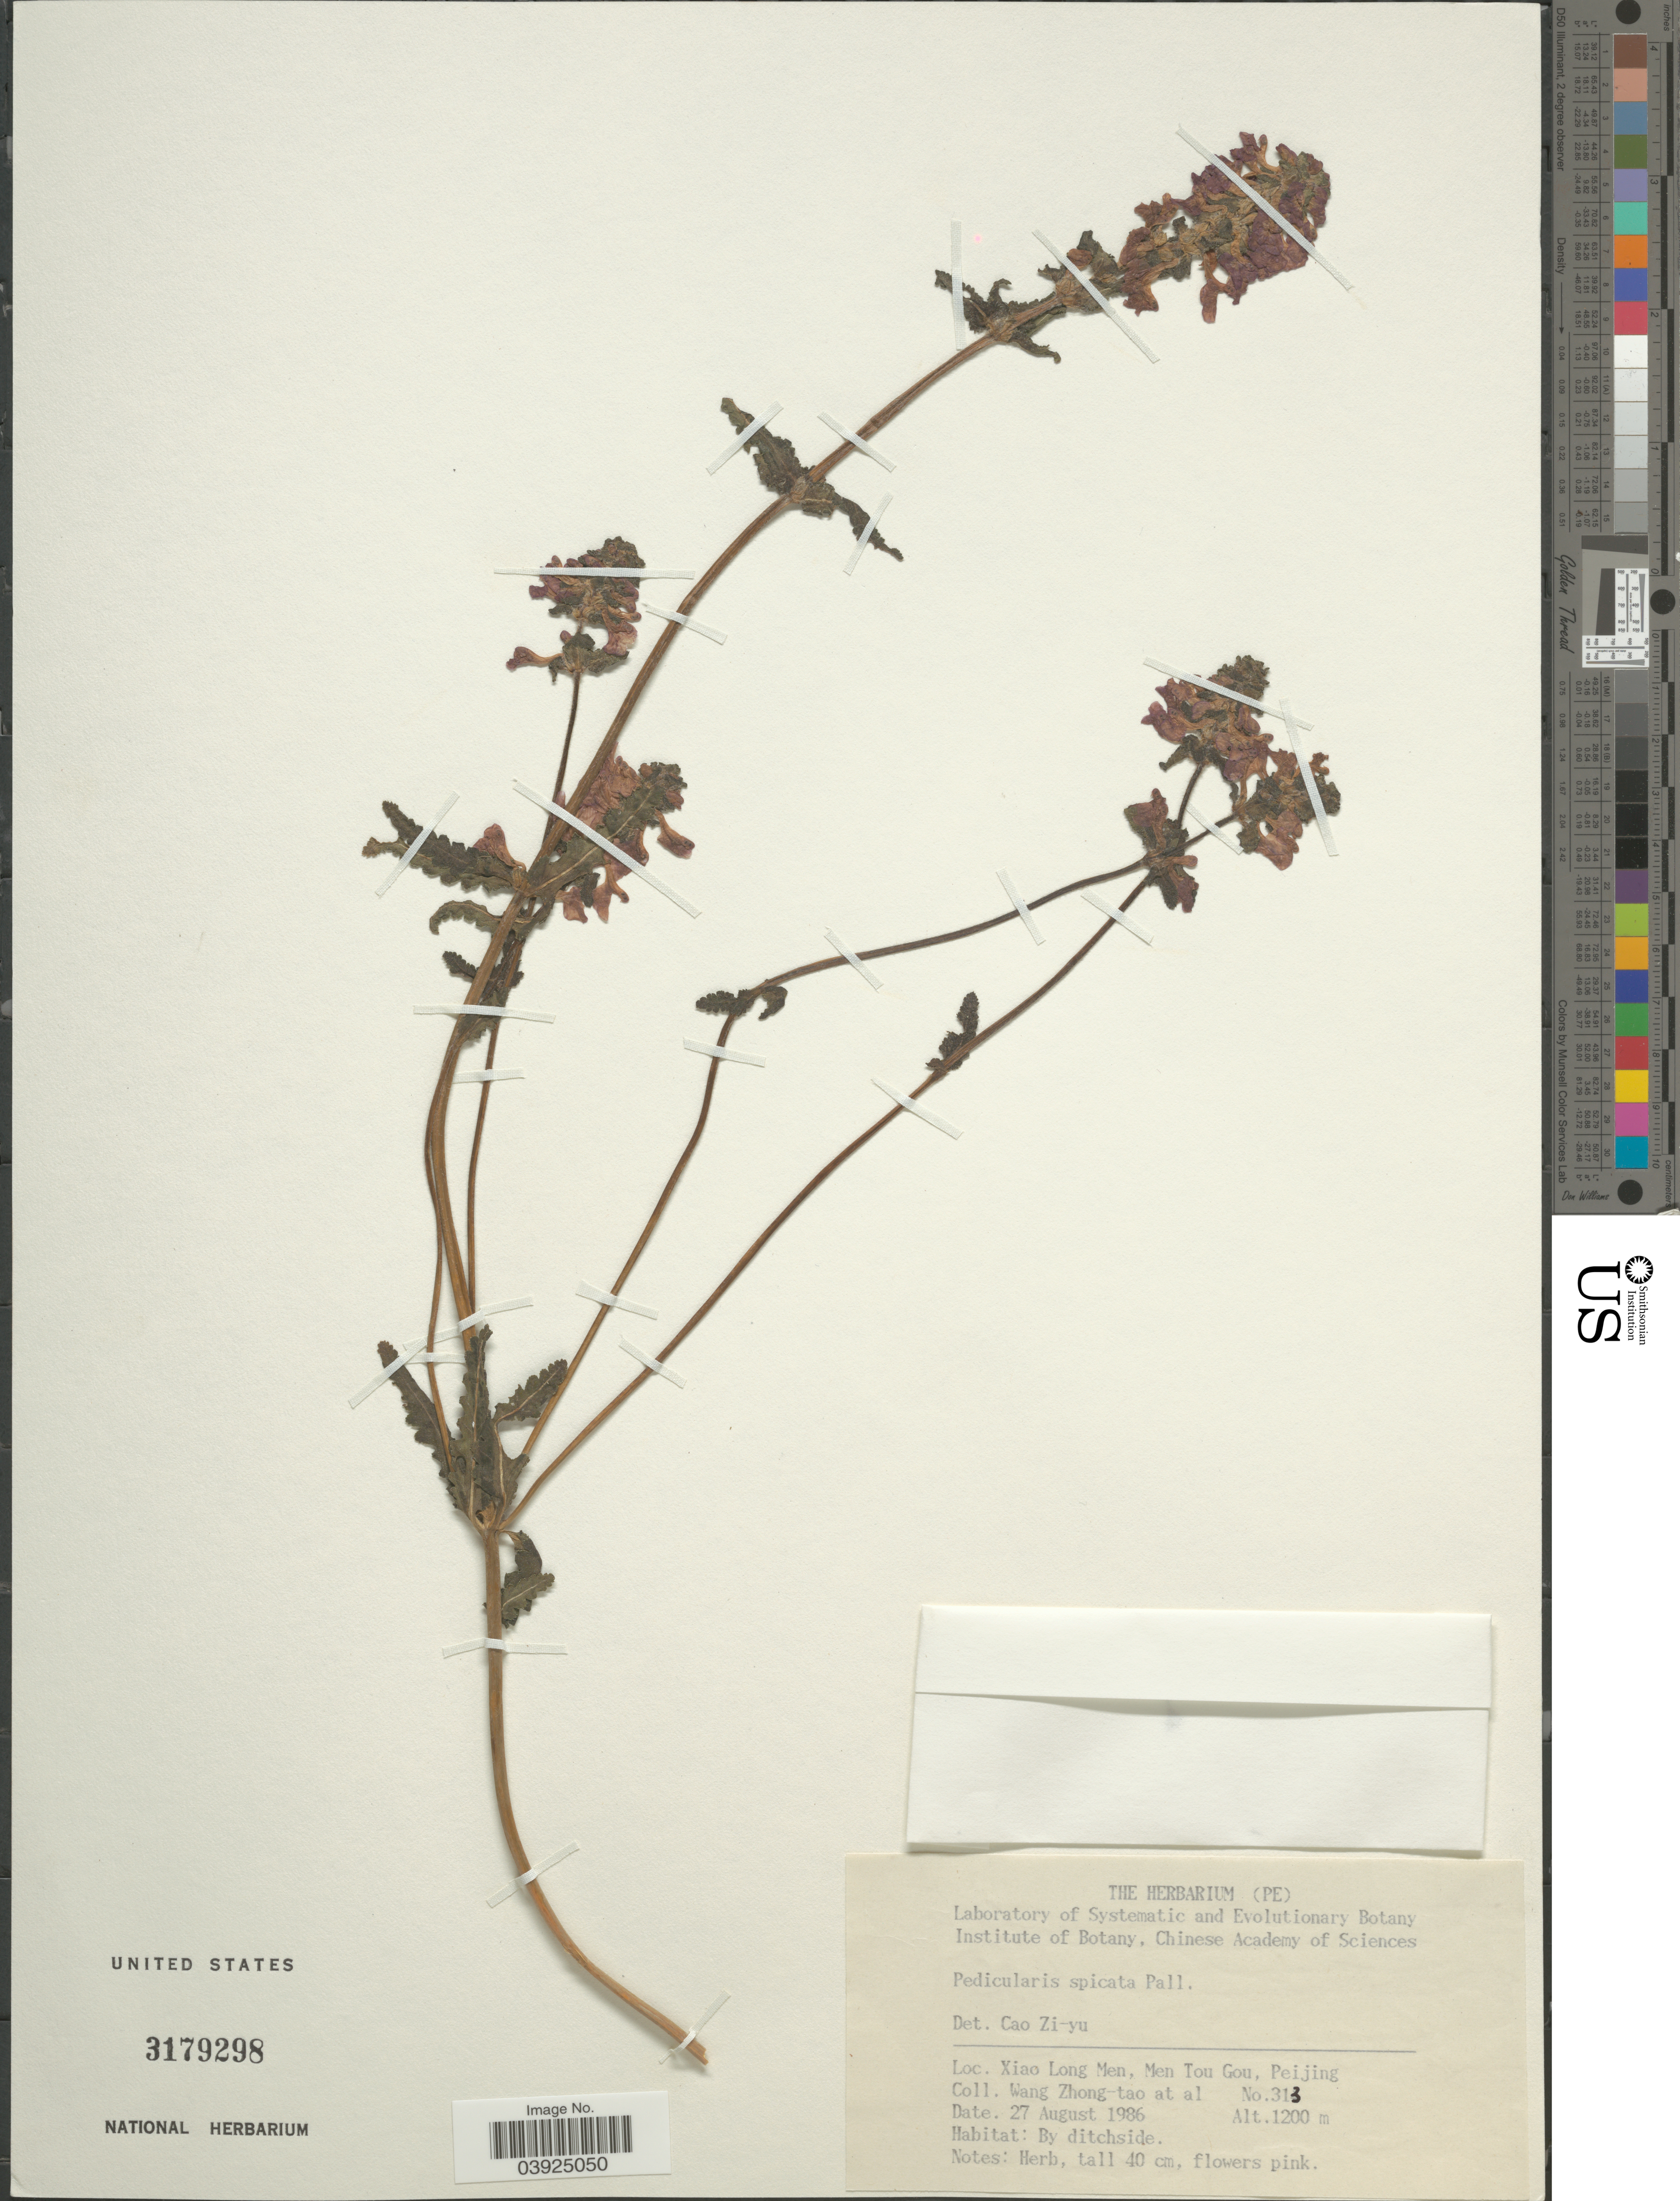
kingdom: Plantae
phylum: Tracheophyta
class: Magnoliopsida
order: Lamiales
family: Orobanchaceae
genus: Pedicularis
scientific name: Pedicularis spicata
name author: Pall.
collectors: W. Zhong-Tao & et al.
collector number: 313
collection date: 1986-08-27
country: China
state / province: Beijing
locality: Xiao Long Men, Men Tou Gou, Peijing.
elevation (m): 1200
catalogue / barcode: US 3179298